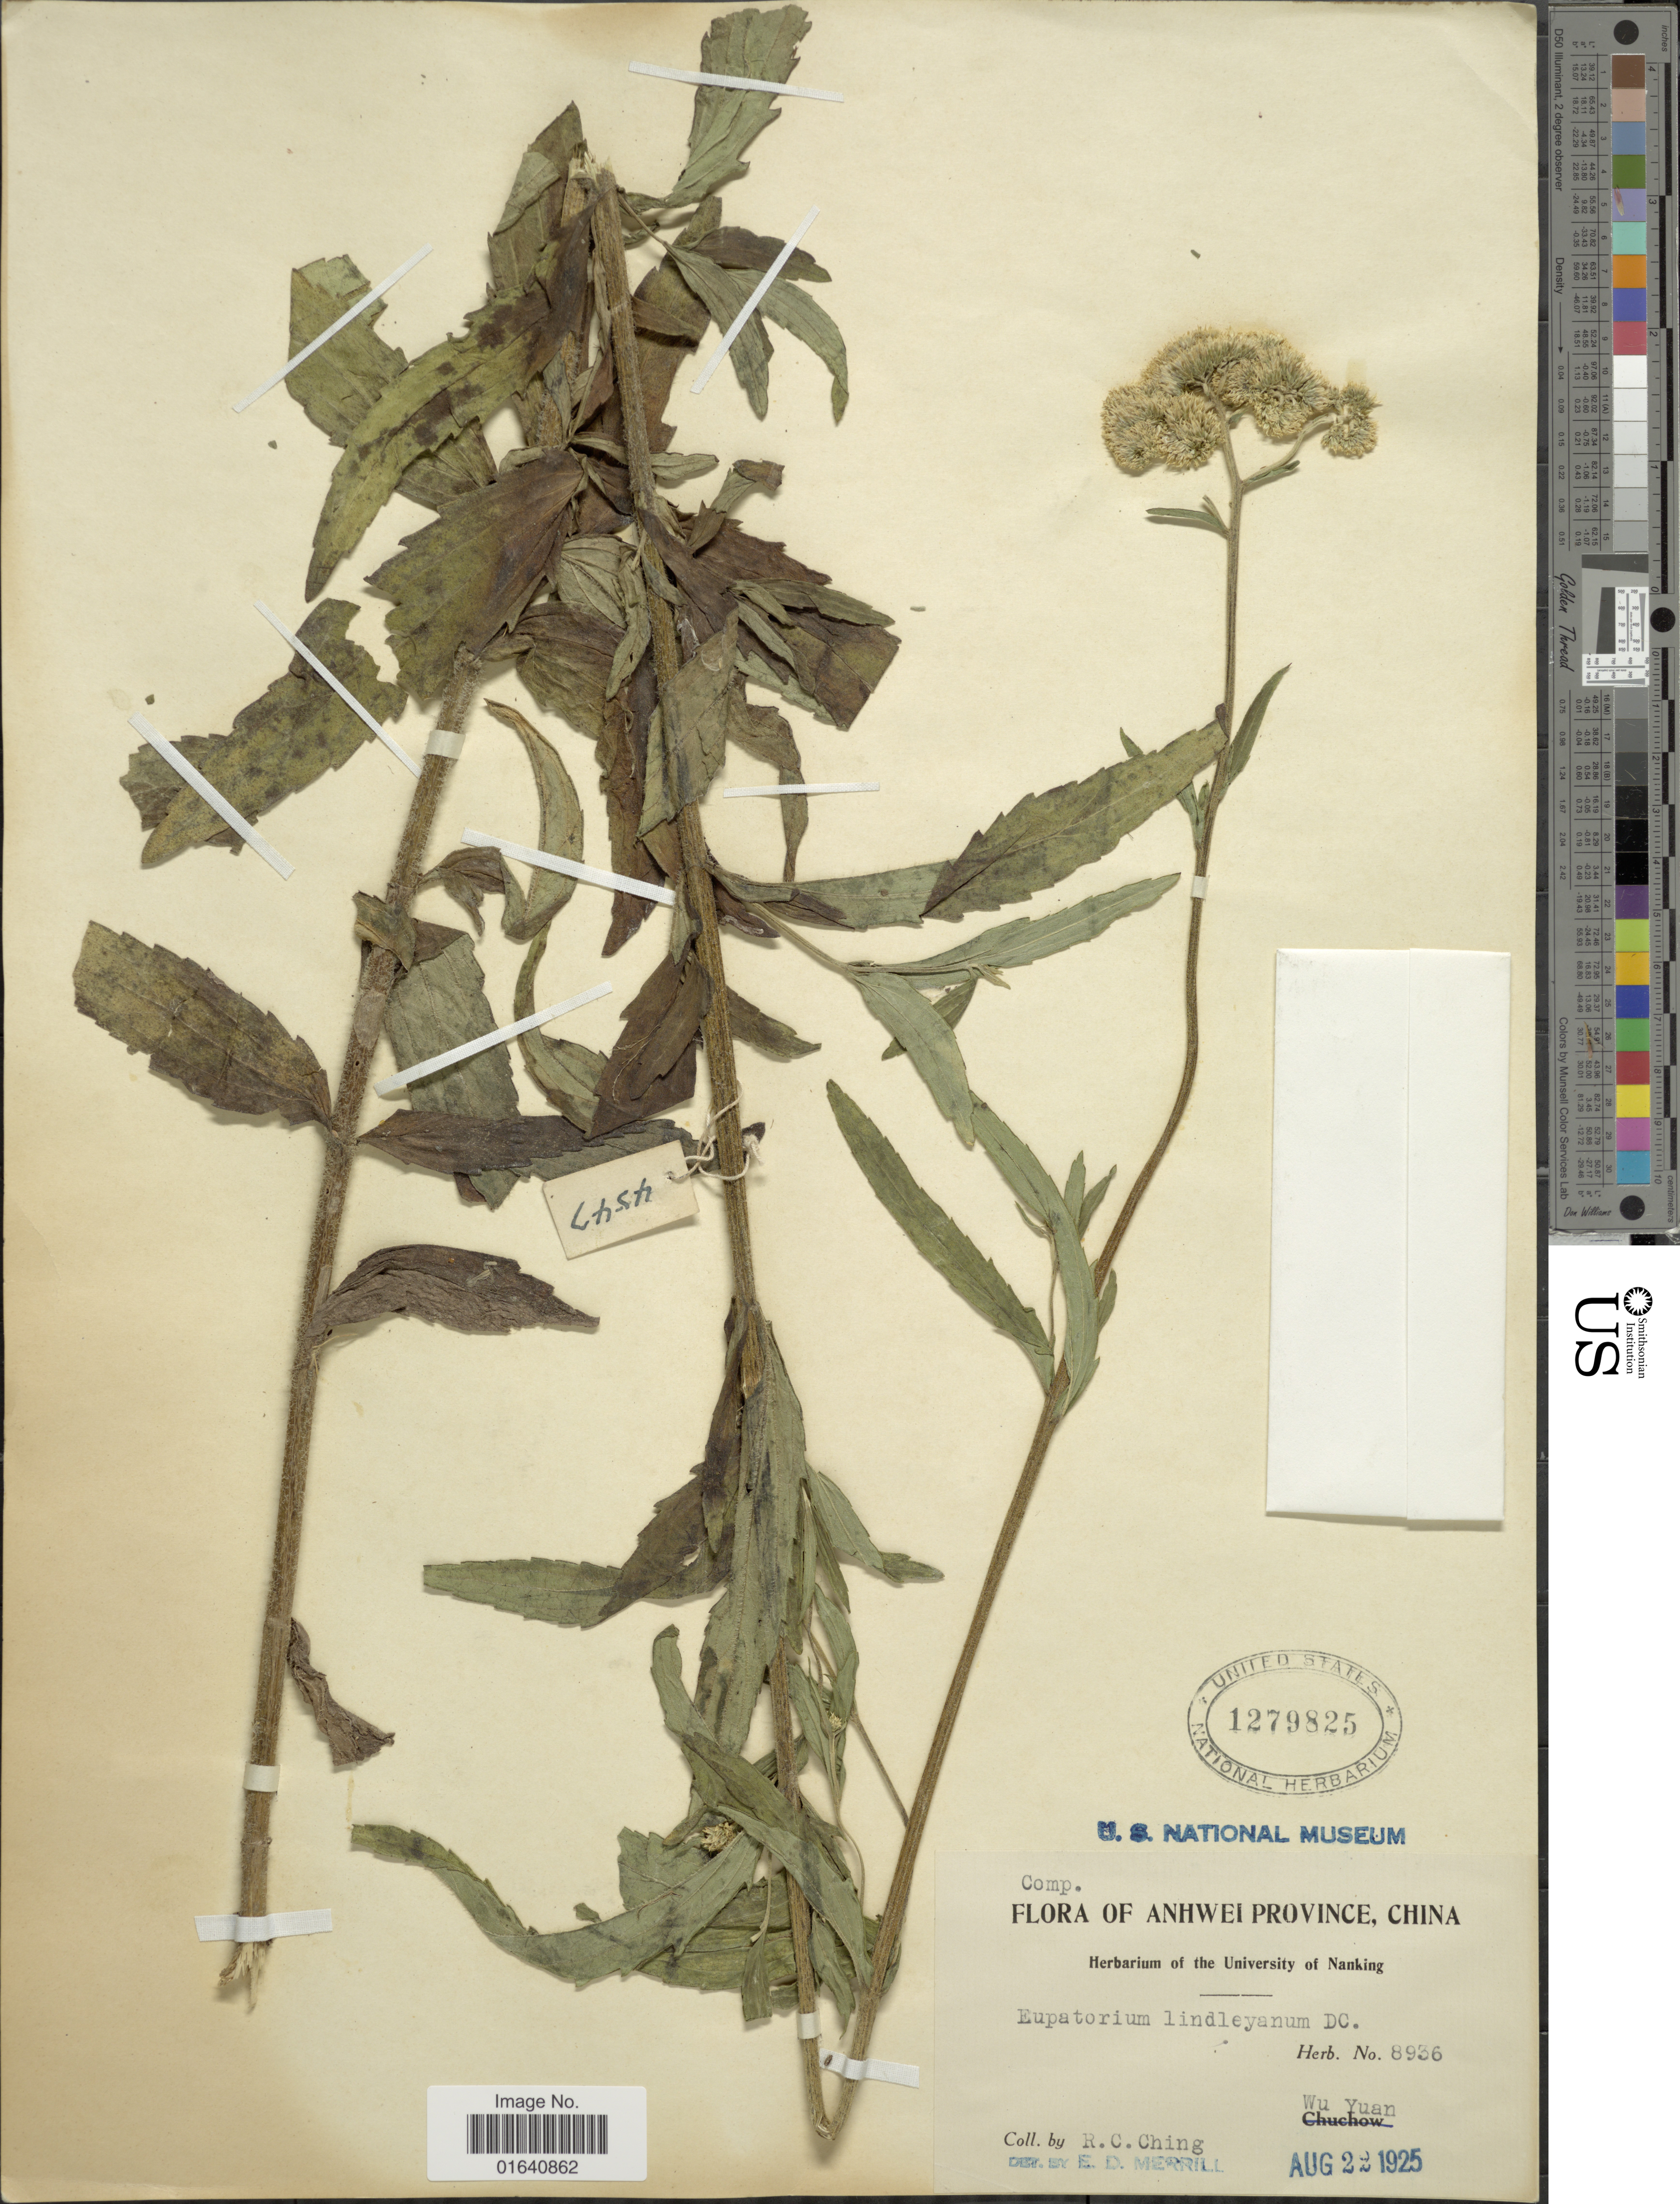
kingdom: Plantae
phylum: Tracheophyta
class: Magnoliopsida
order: Asterales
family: Asteraceae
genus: Eupatorium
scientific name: Eupatorium lindleyanum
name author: DC.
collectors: R. C. Ching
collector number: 8936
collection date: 1925-08-22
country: China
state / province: Anhui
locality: Anhwei Province, Wu Yuan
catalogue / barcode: US 1279825